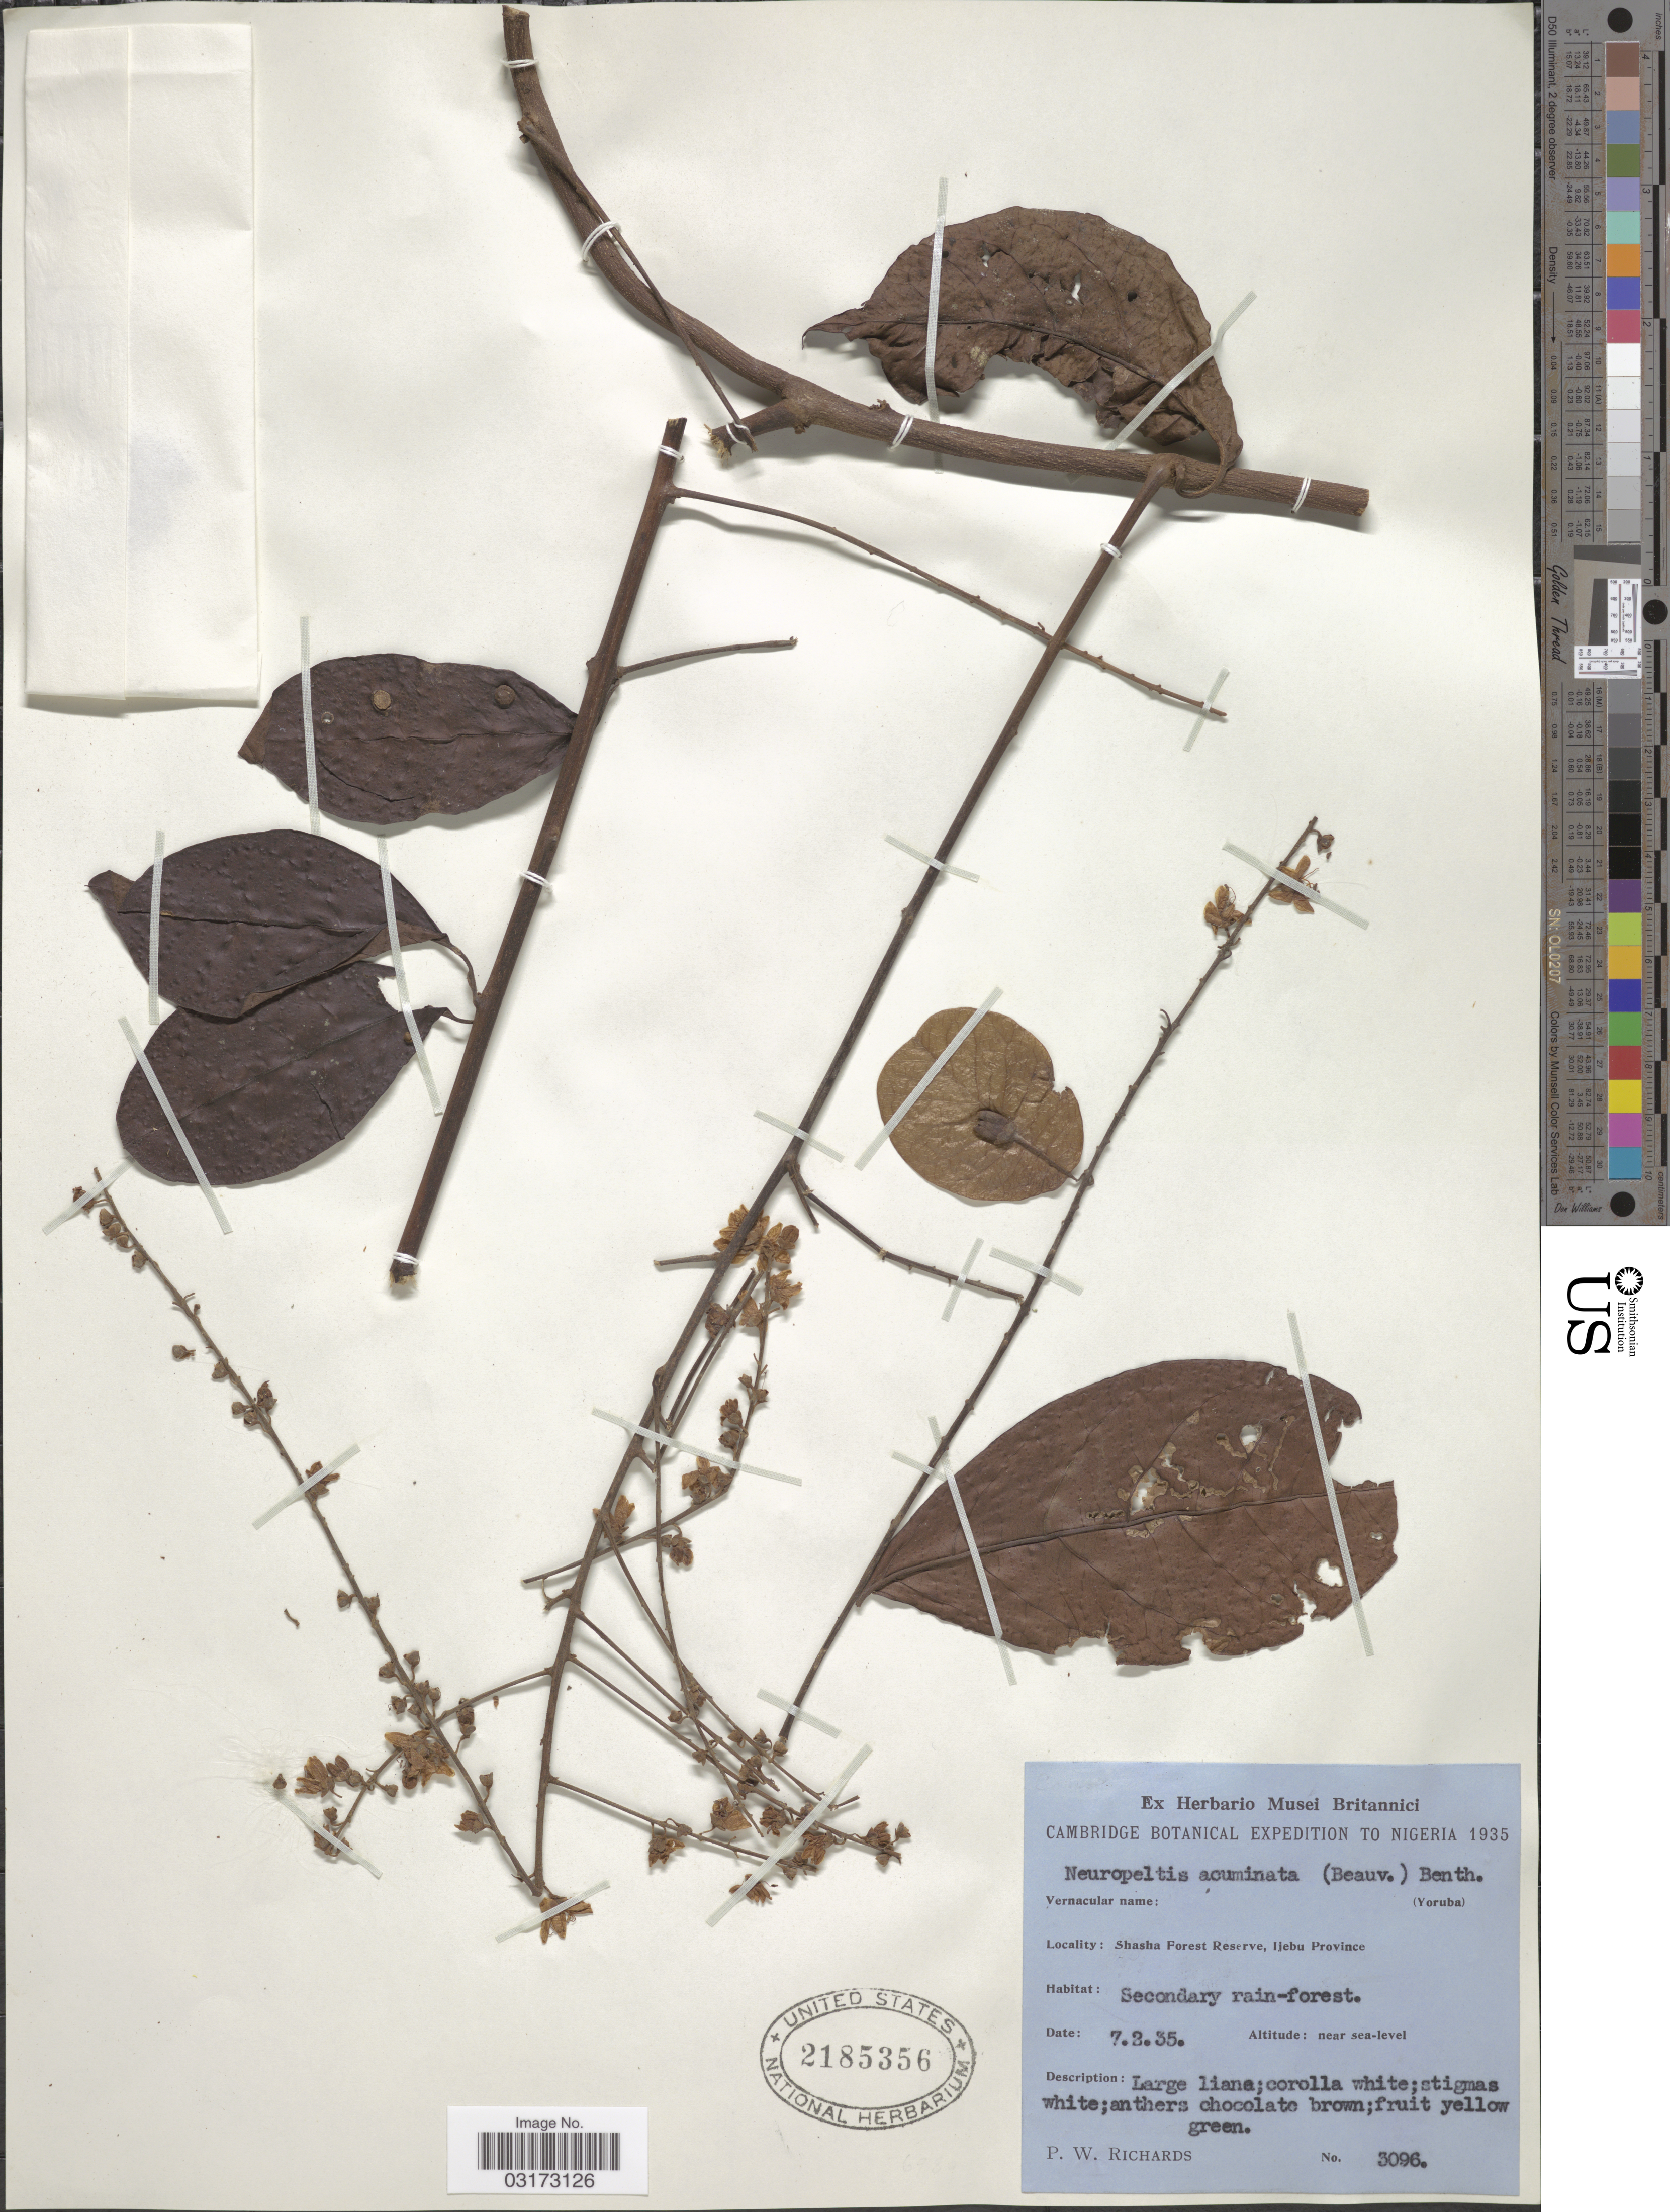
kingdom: Plantae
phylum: Tracheophyta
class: Magnoliopsida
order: Solanales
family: Convolvulaceae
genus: Neuropeltis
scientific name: Neuropeltis acuminata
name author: (P. Beauv.) Benth.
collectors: P. Richards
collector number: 3096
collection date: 1935-02-07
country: Nigeria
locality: Shasha Forest Reserve, Ijebu Province.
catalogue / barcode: US 2185356